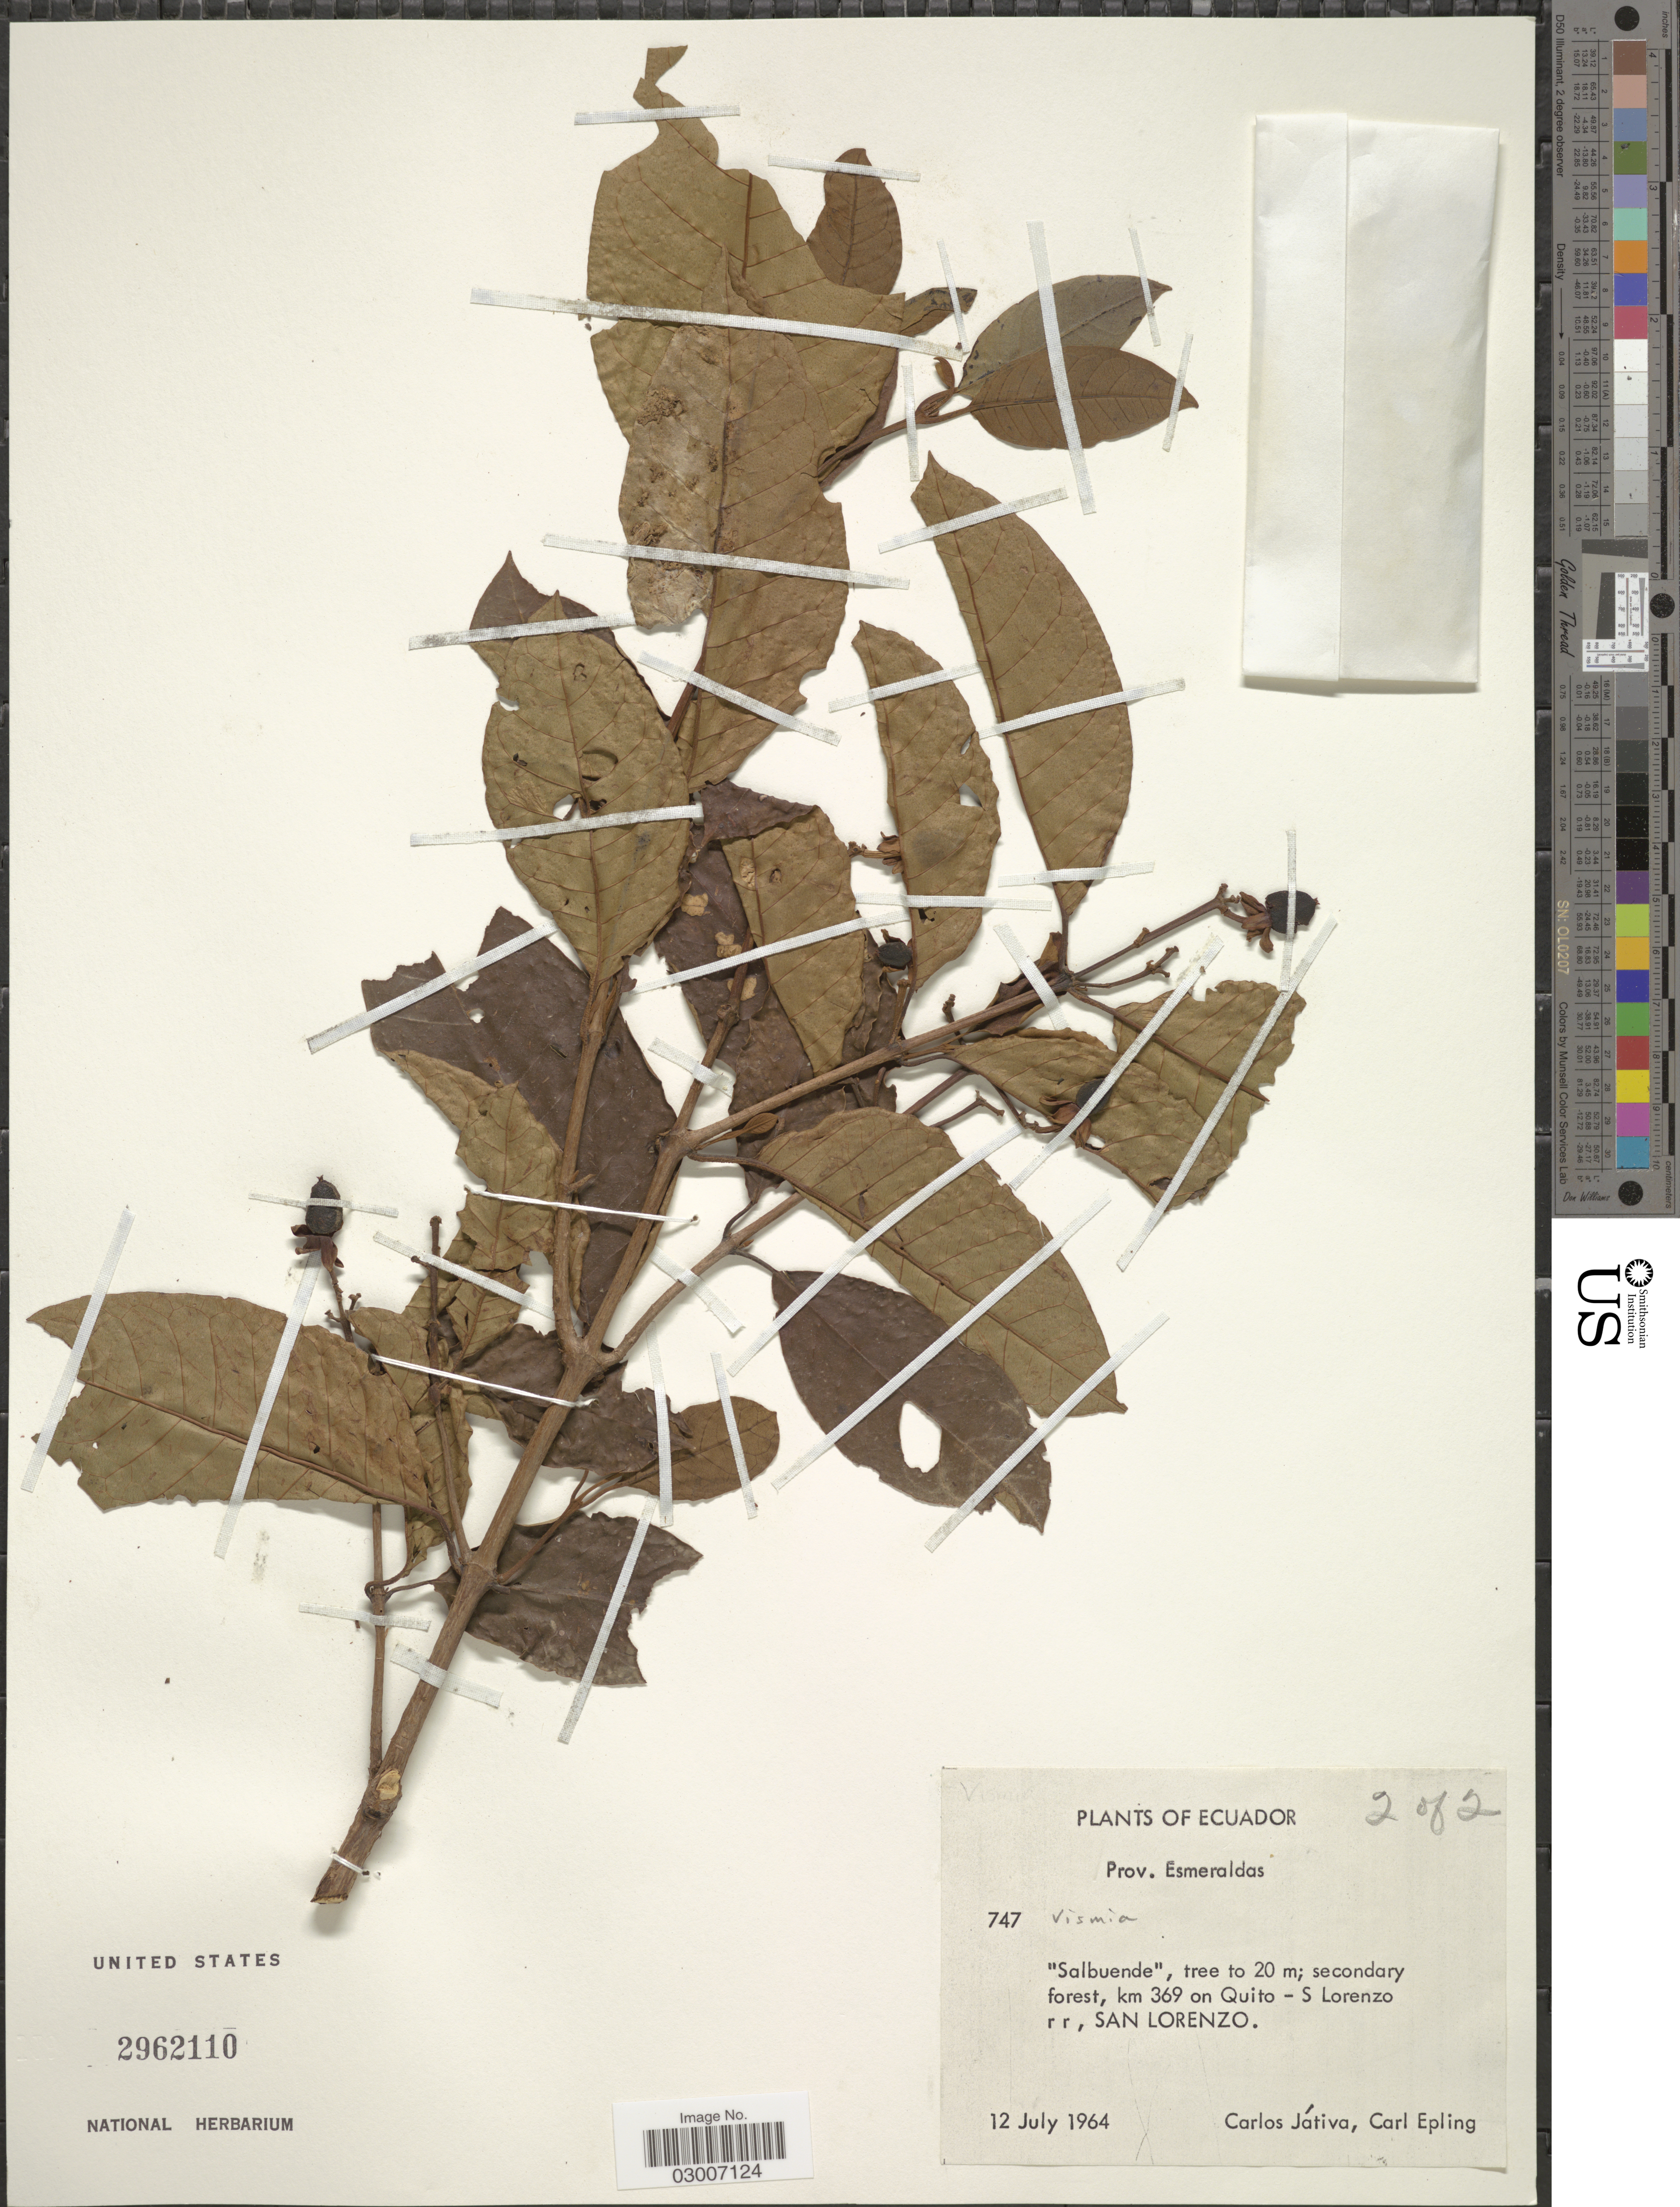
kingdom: Plantae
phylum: Tracheophyta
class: Magnoliopsida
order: Malpighiales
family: Hypericaceae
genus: Vismia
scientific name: Vismia sp.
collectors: C. D. Játiva & C. C. Epling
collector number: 747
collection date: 1964-07-12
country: Ecuador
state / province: Esmeraldas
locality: Salbuende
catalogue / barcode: US 2962110